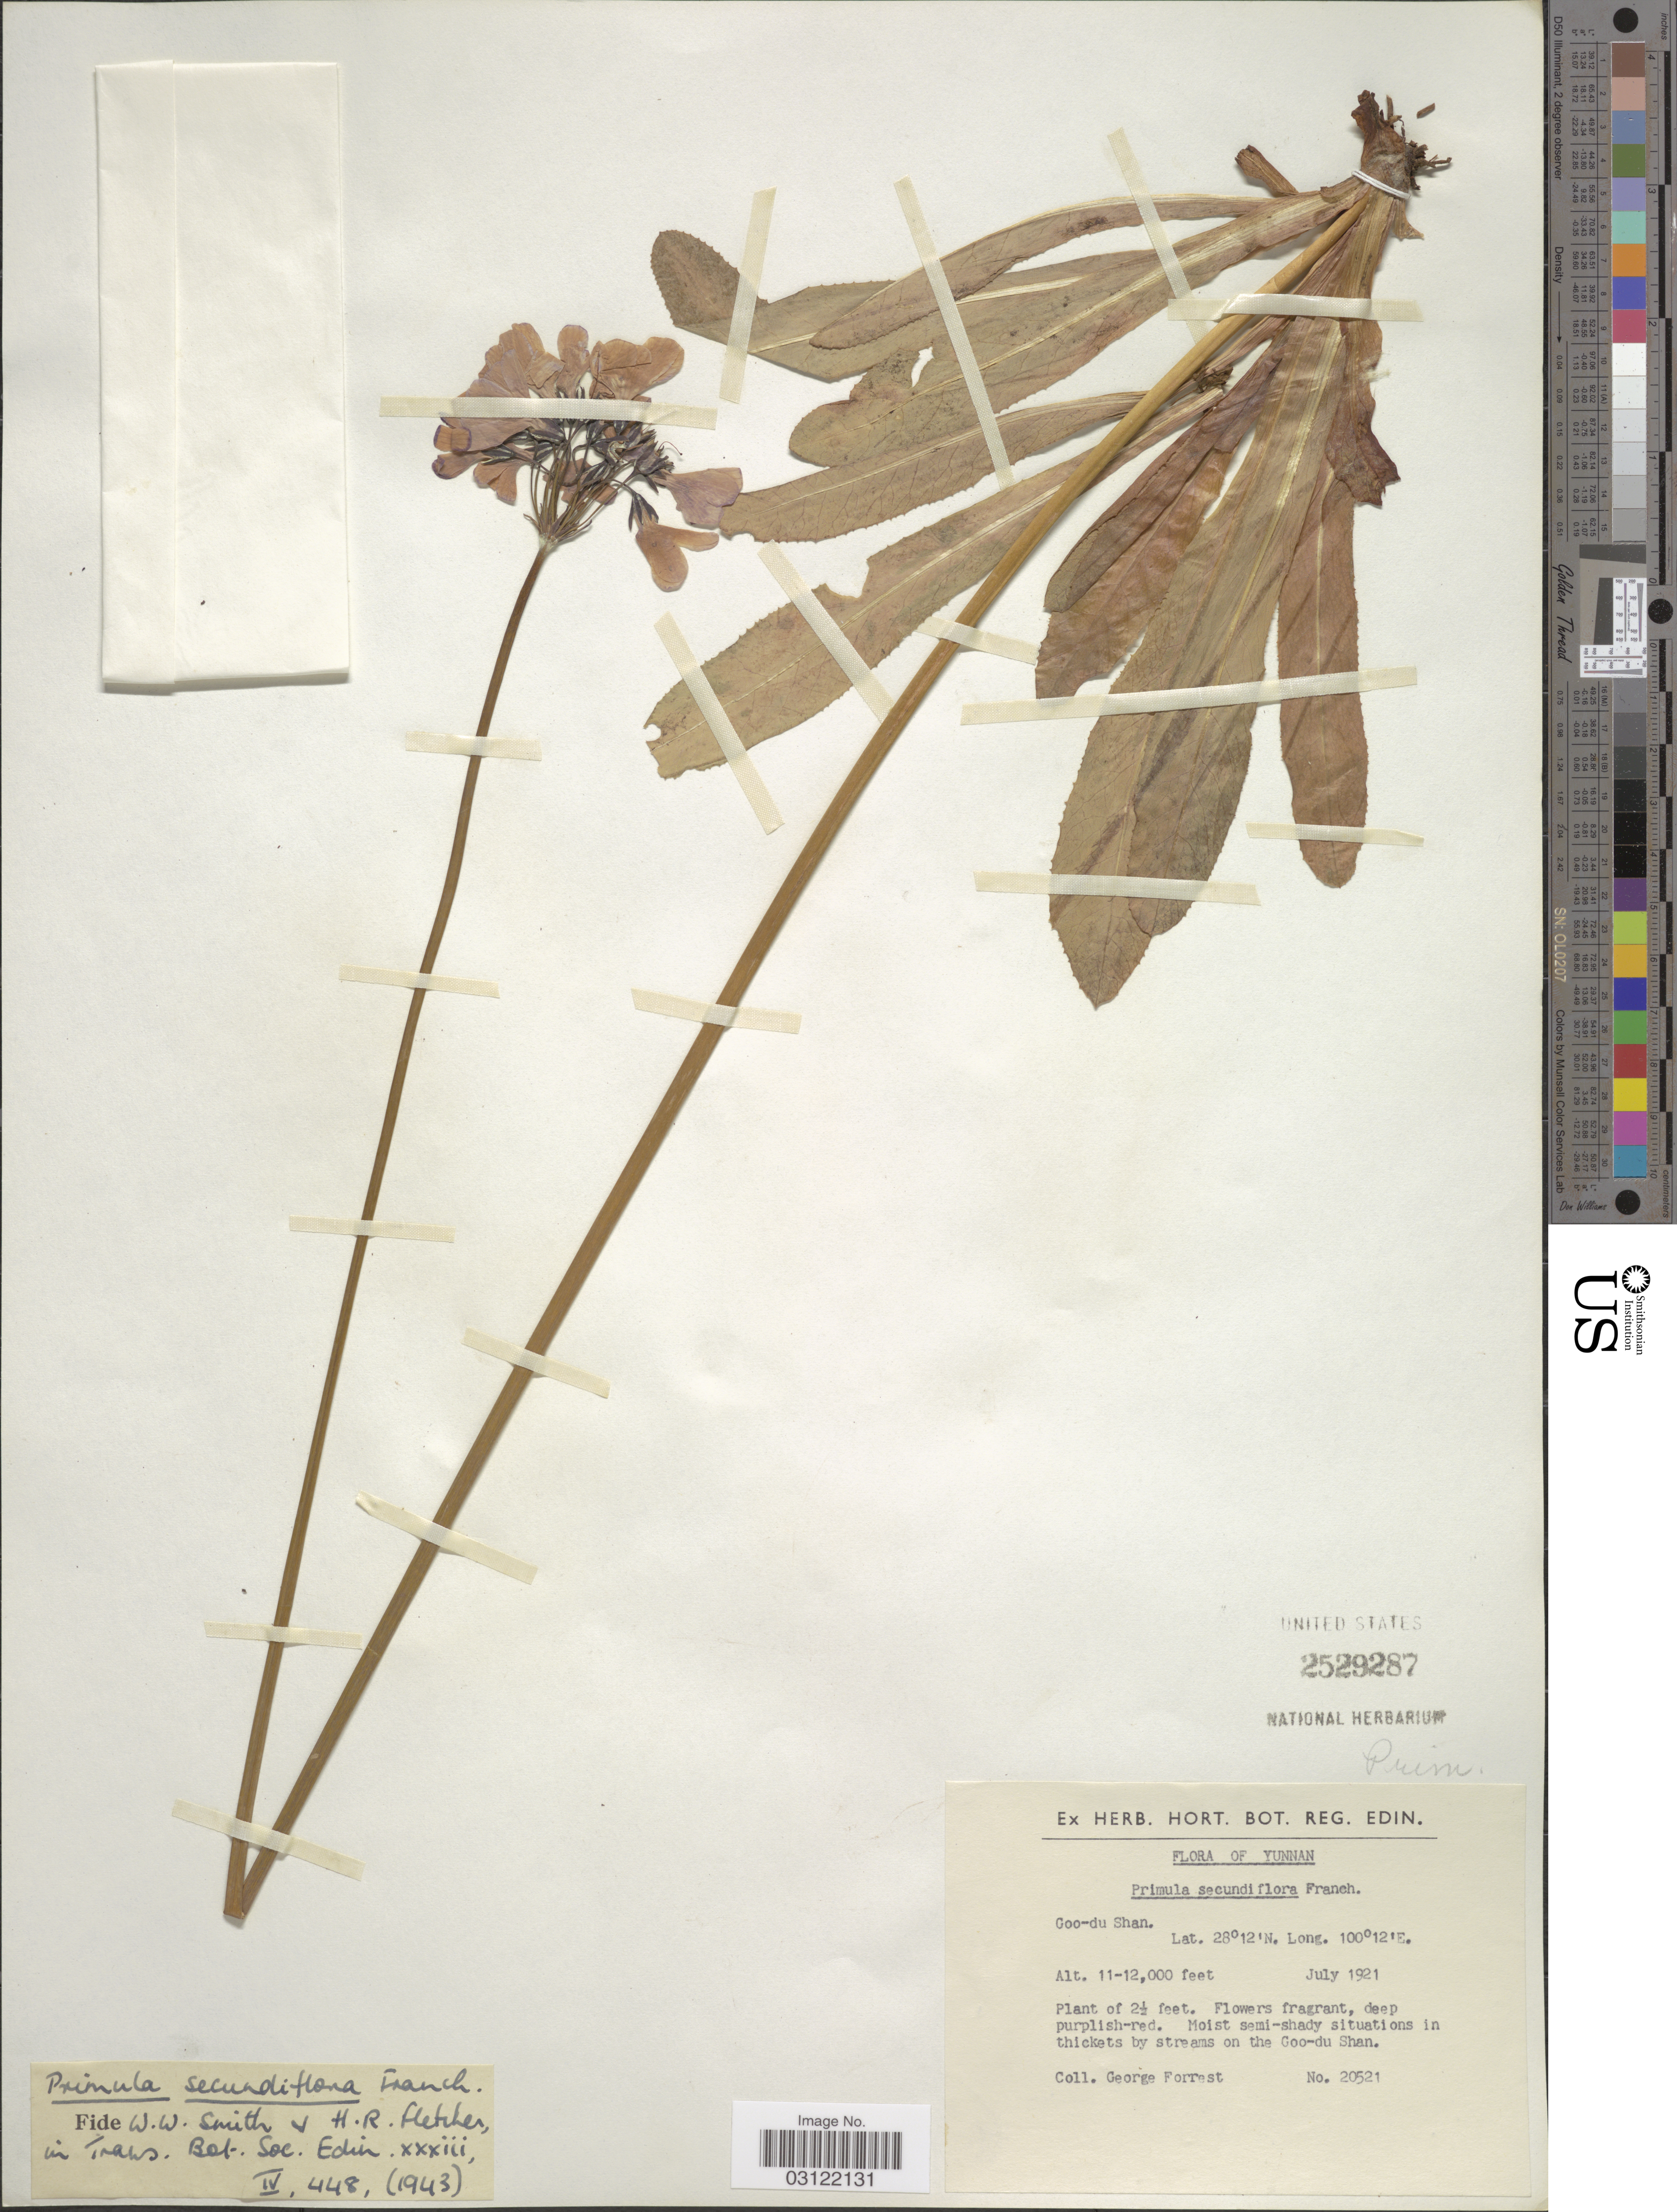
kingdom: Plantae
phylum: Tracheophyta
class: Magnoliopsida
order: Ericales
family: Primulaceae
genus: Primula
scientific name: Primula secundiflora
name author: Franch.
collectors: G. Forrest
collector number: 20521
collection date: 1921-07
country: China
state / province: Yunnan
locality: Goo-du Shan.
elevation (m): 3353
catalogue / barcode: US 2529287